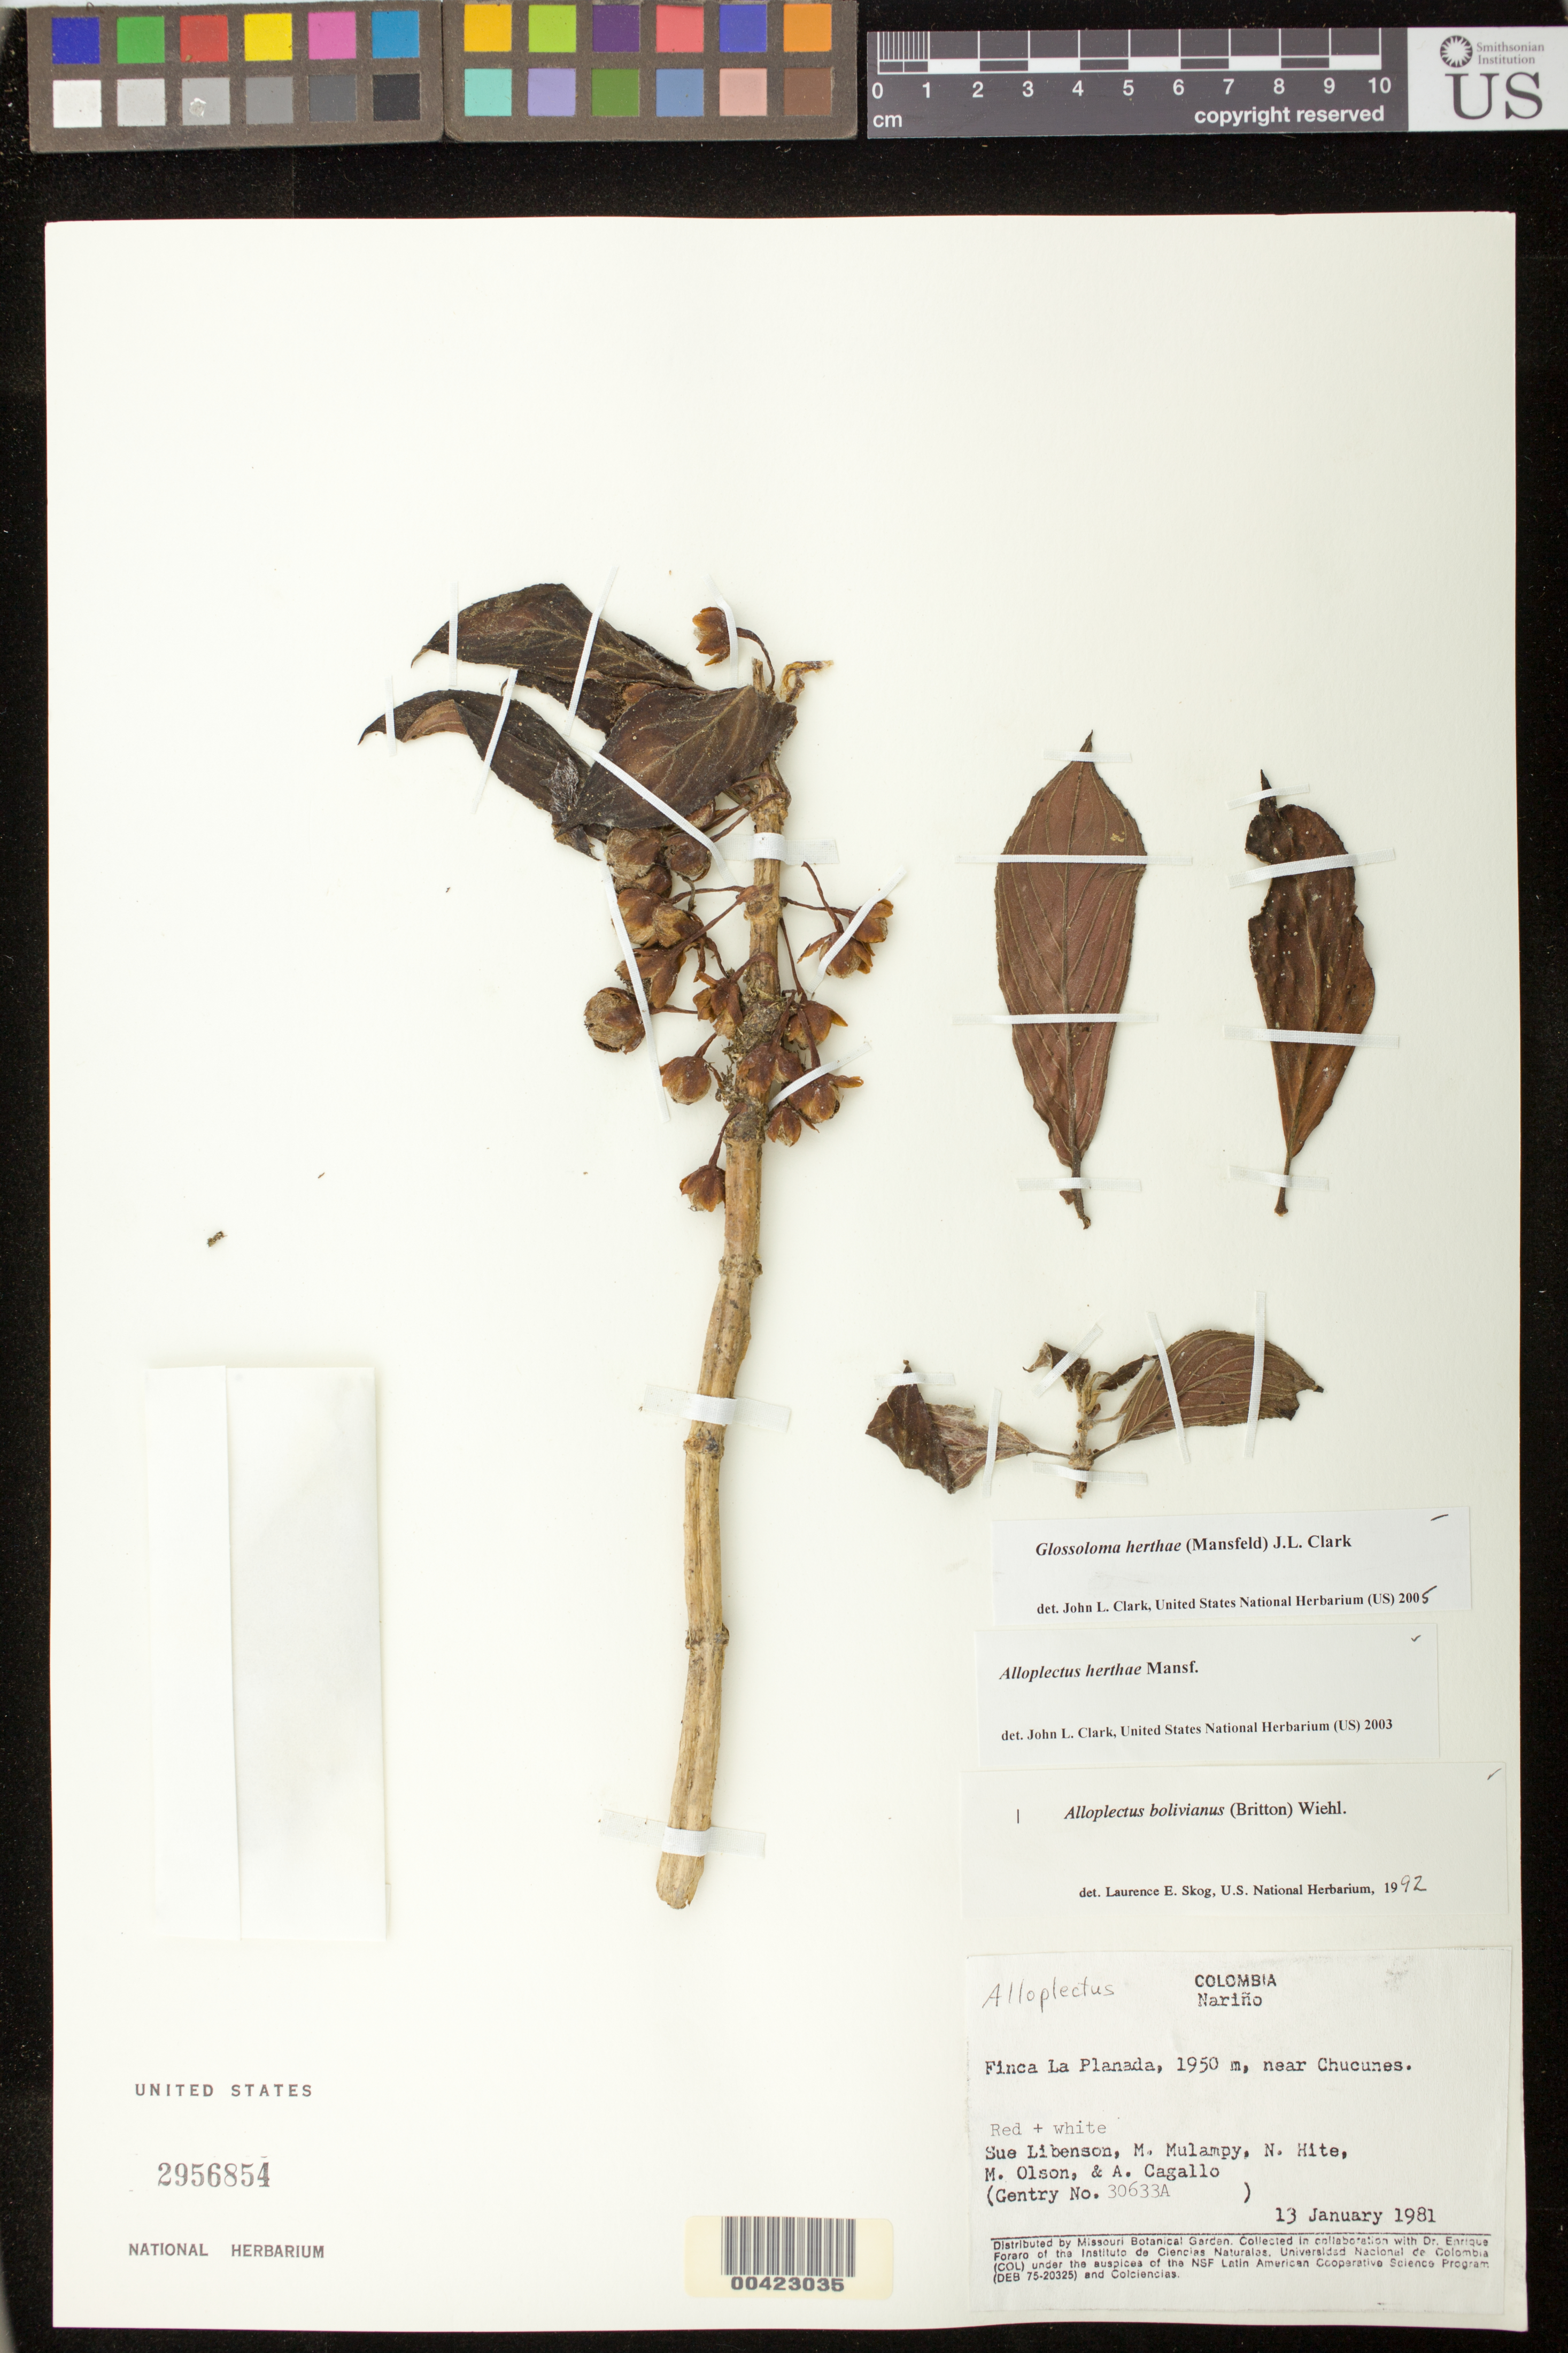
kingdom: Plantae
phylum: Tracheophyta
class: Magnoliopsida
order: Lamiales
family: Gesneriaceae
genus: Glossoloma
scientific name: Glossoloma herthae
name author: (Mansf.) J.L. Clark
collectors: A. H. Gentry, S. Libenson, M. Mulampy, N. Hite, M. Olson & et al.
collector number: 30633 A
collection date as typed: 13 Jan 1981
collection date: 1981-01-13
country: Colombia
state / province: Nariño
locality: Finca La Planada, near Chucunes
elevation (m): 1950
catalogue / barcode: US 2956854